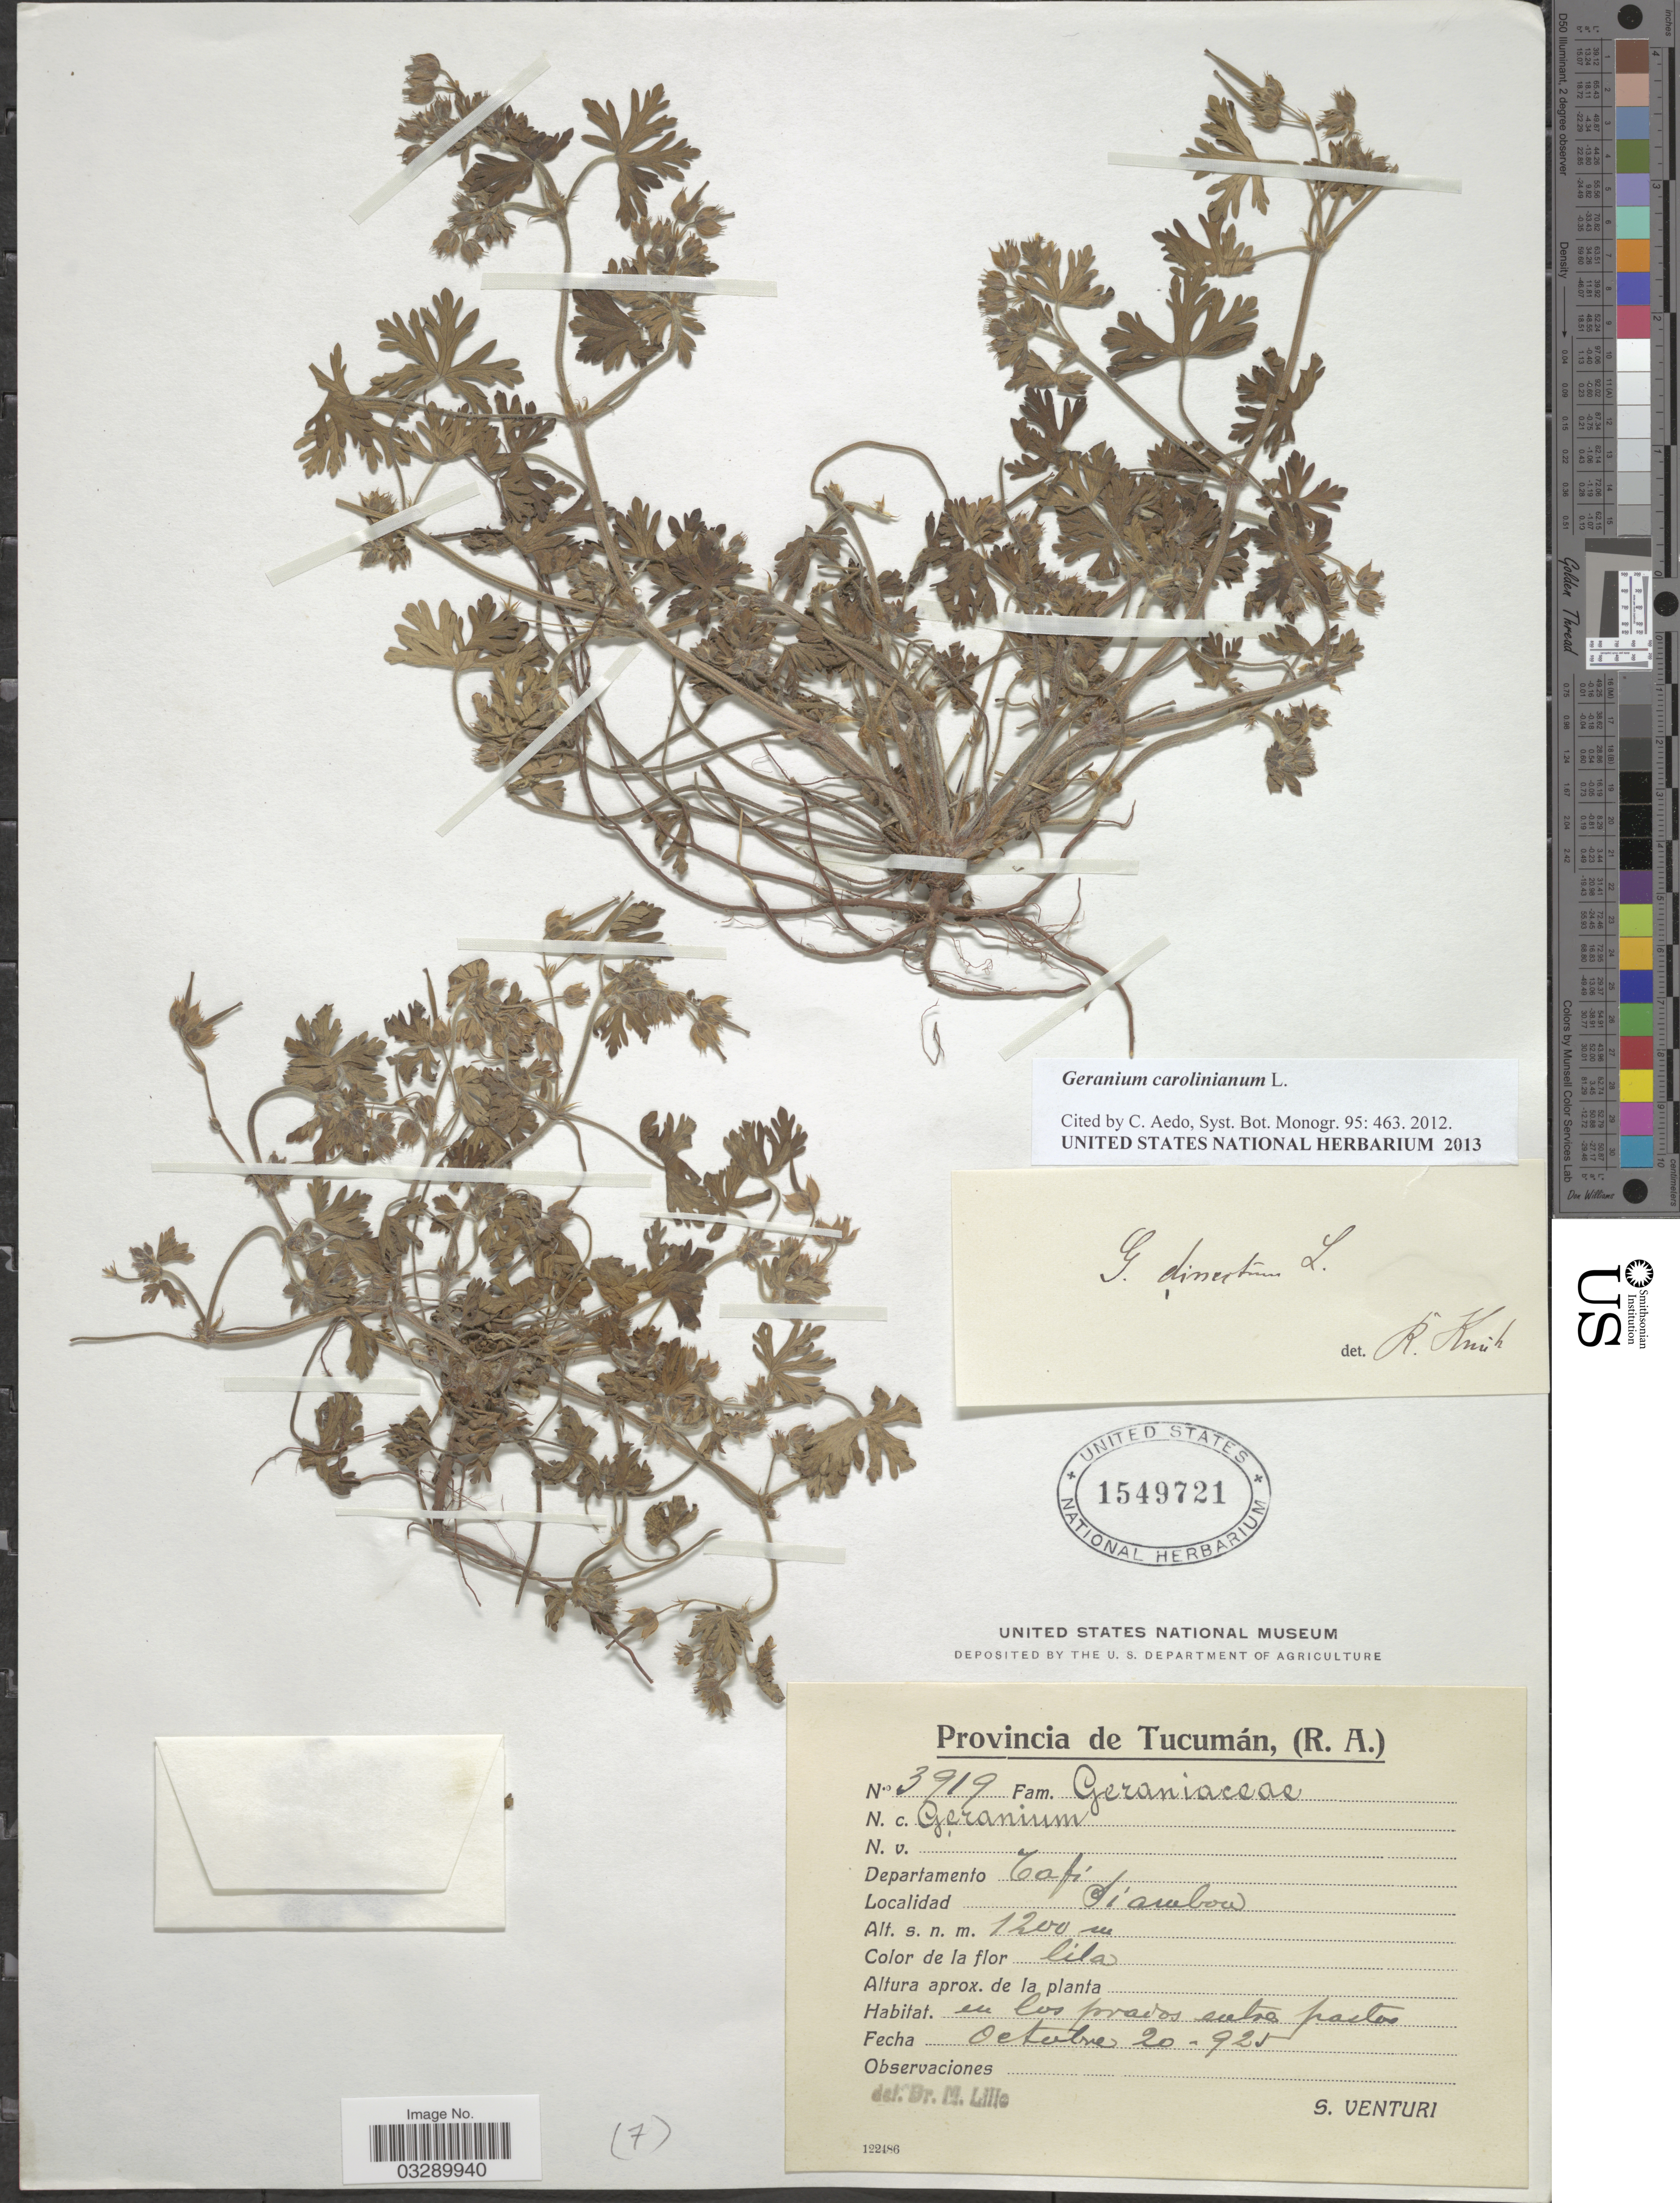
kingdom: Plantae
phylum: Tracheophyta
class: Magnoliopsida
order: Geraniales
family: Geraniaceae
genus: Geranium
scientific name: Geranium carolinianum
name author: L.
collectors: S. Venturi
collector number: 3919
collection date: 1925-10-20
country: Argentina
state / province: Tucuman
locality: Departamento Tafi. Siambon.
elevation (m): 1200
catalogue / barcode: US 1549721